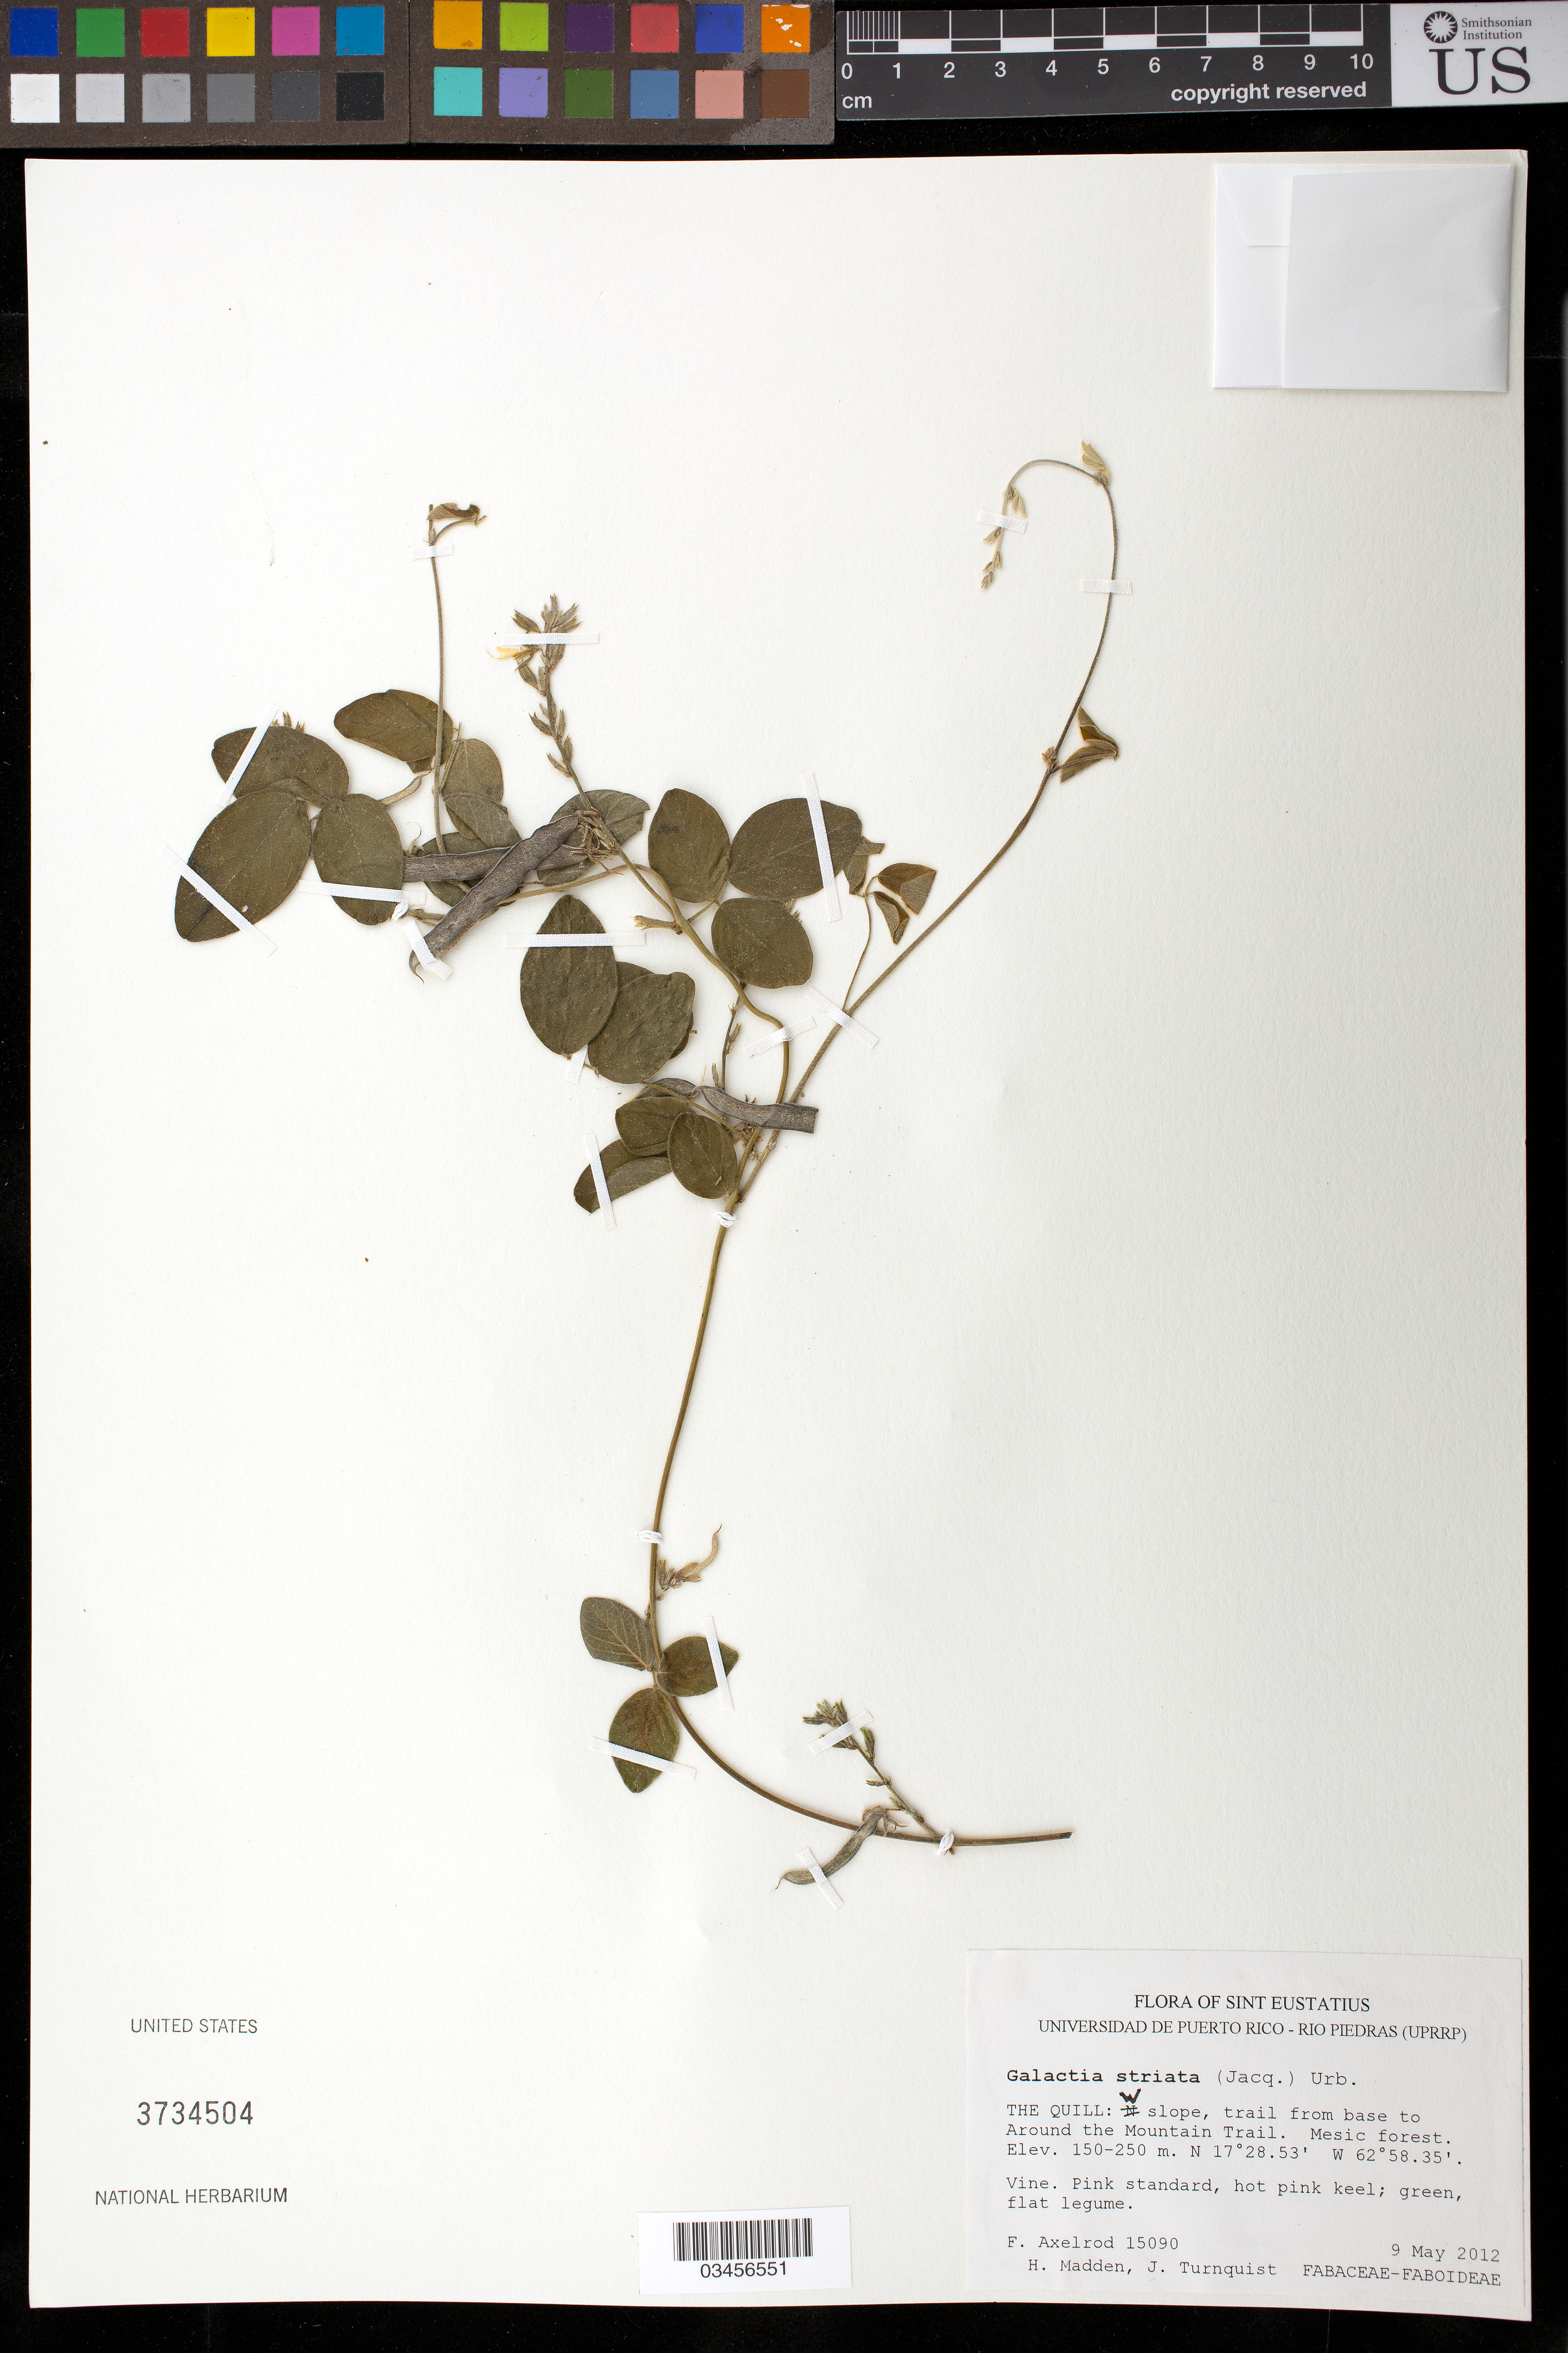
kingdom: Plantae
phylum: Tracheophyta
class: Magnoliopsida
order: Fabales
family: Fabaceae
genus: Galactia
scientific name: Galactia striata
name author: (Jacq.) Urb.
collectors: F. S. Axelrod, H. Madden & J. Turnquist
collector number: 15090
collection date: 2012-05-09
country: Netherlands Antilles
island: Sint Eustatius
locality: The Quill: W slope, trail from base to Around the Mountain Trail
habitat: Mesic forest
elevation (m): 150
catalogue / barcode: US 3734504